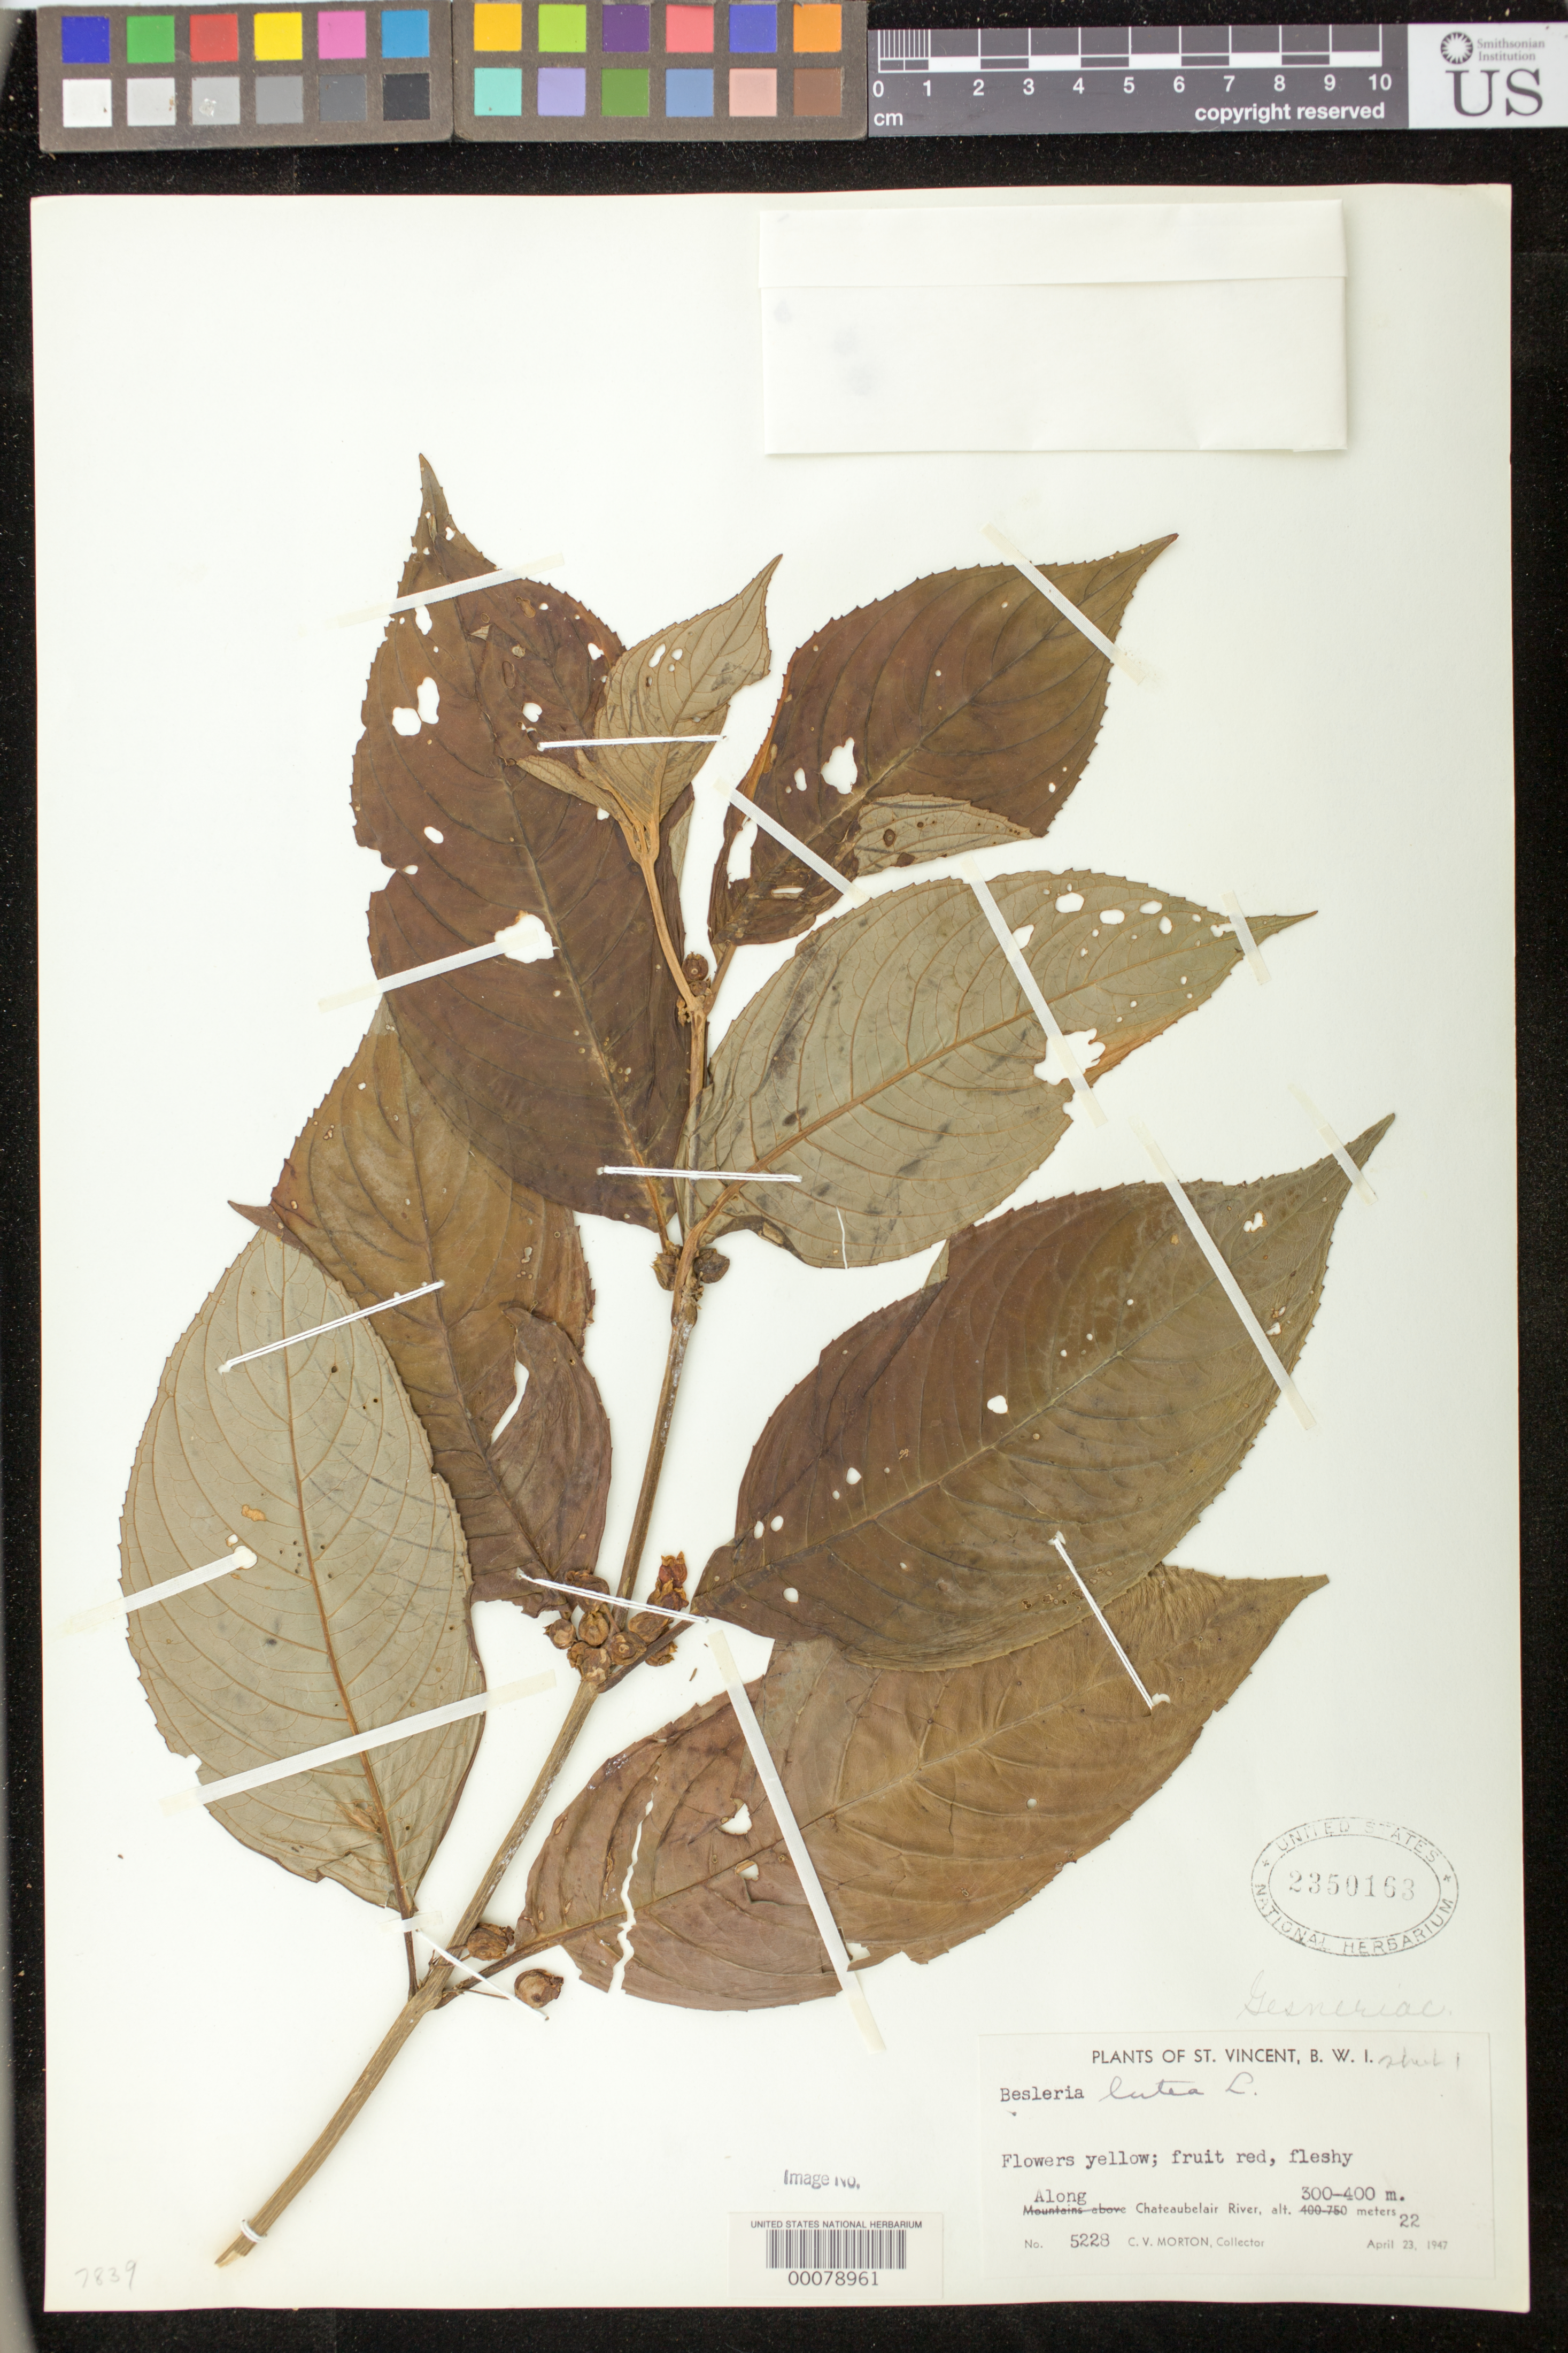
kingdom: Plantae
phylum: Tracheophyta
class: Magnoliopsida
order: Lamiales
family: Gesneriaceae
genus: Besleria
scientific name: Besleria lutea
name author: L.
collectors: C. V. Morton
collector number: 5228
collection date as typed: Apr 1947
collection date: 1947-04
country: St. Vincent - Grenadines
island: St. Vincent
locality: Along Chateaubelair River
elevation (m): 300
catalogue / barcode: US 2350163